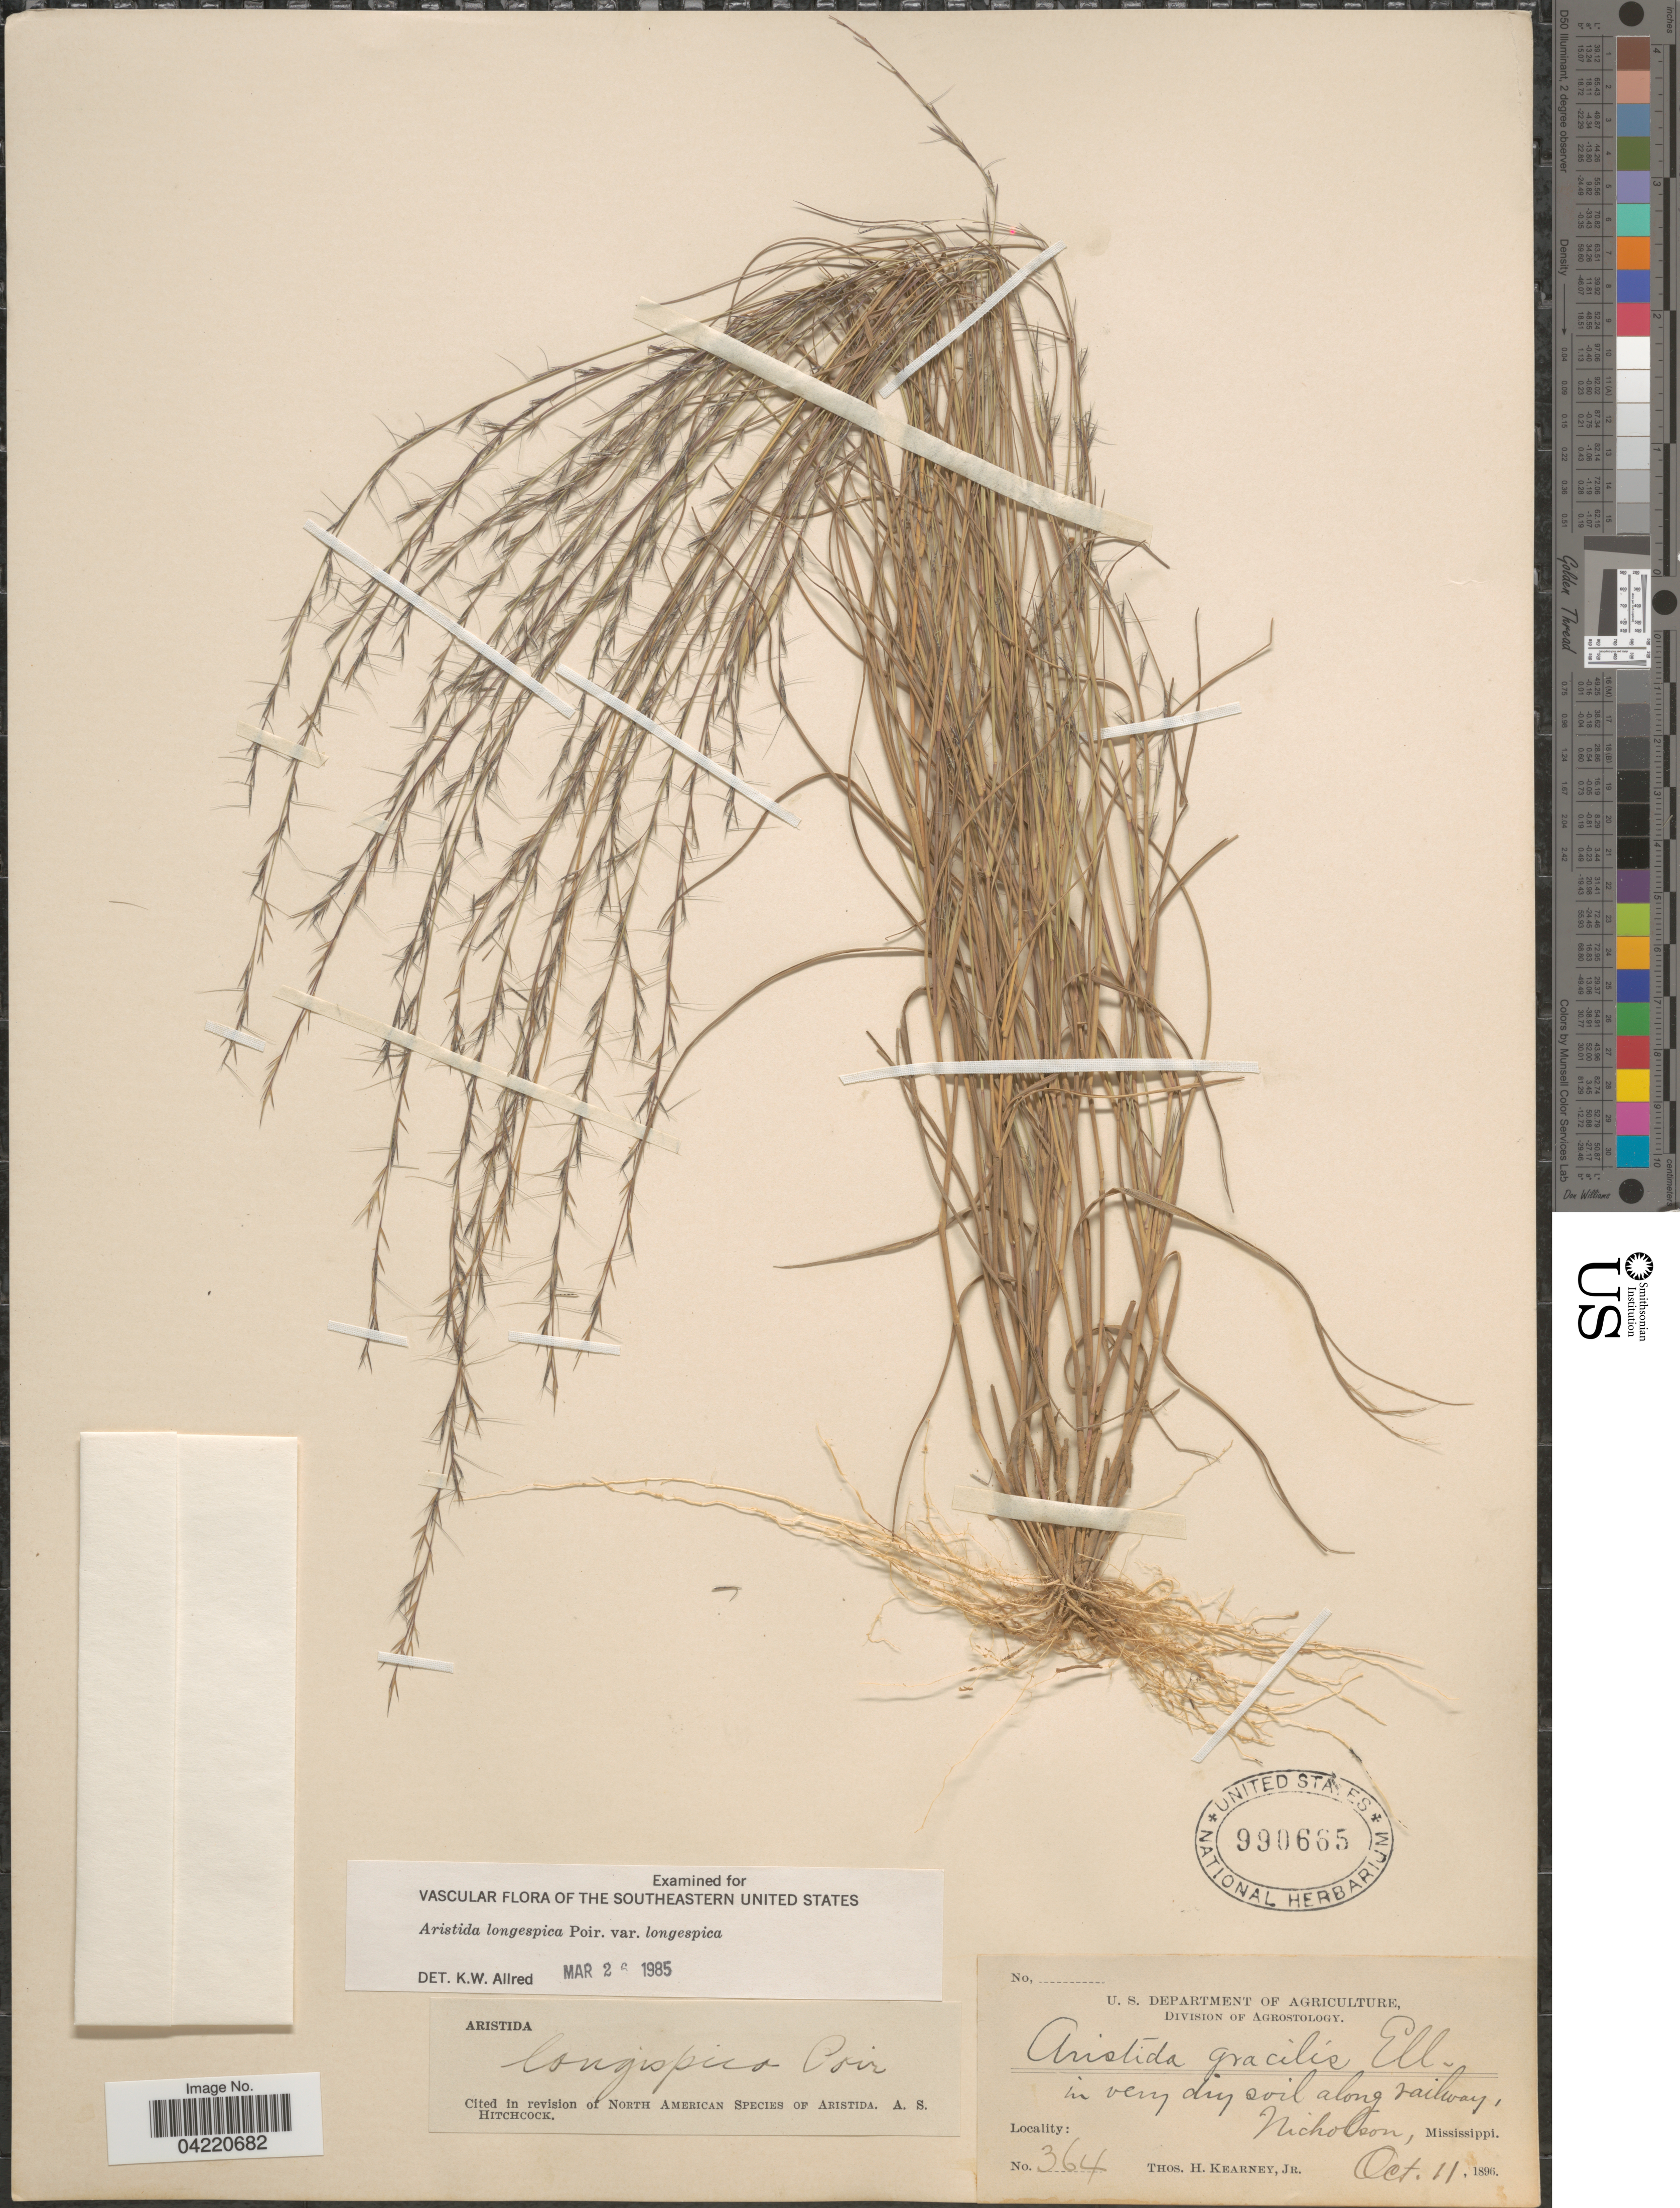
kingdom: Plantae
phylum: Tracheophyta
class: Liliopsida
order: Poales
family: Poaceae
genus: Aristida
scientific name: Aristida longespica var. longespica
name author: Poir.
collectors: T. H. Kearney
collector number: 364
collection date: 1896-10-11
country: United States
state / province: Mississippi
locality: Along railway, Nicholson.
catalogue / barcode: US 990665